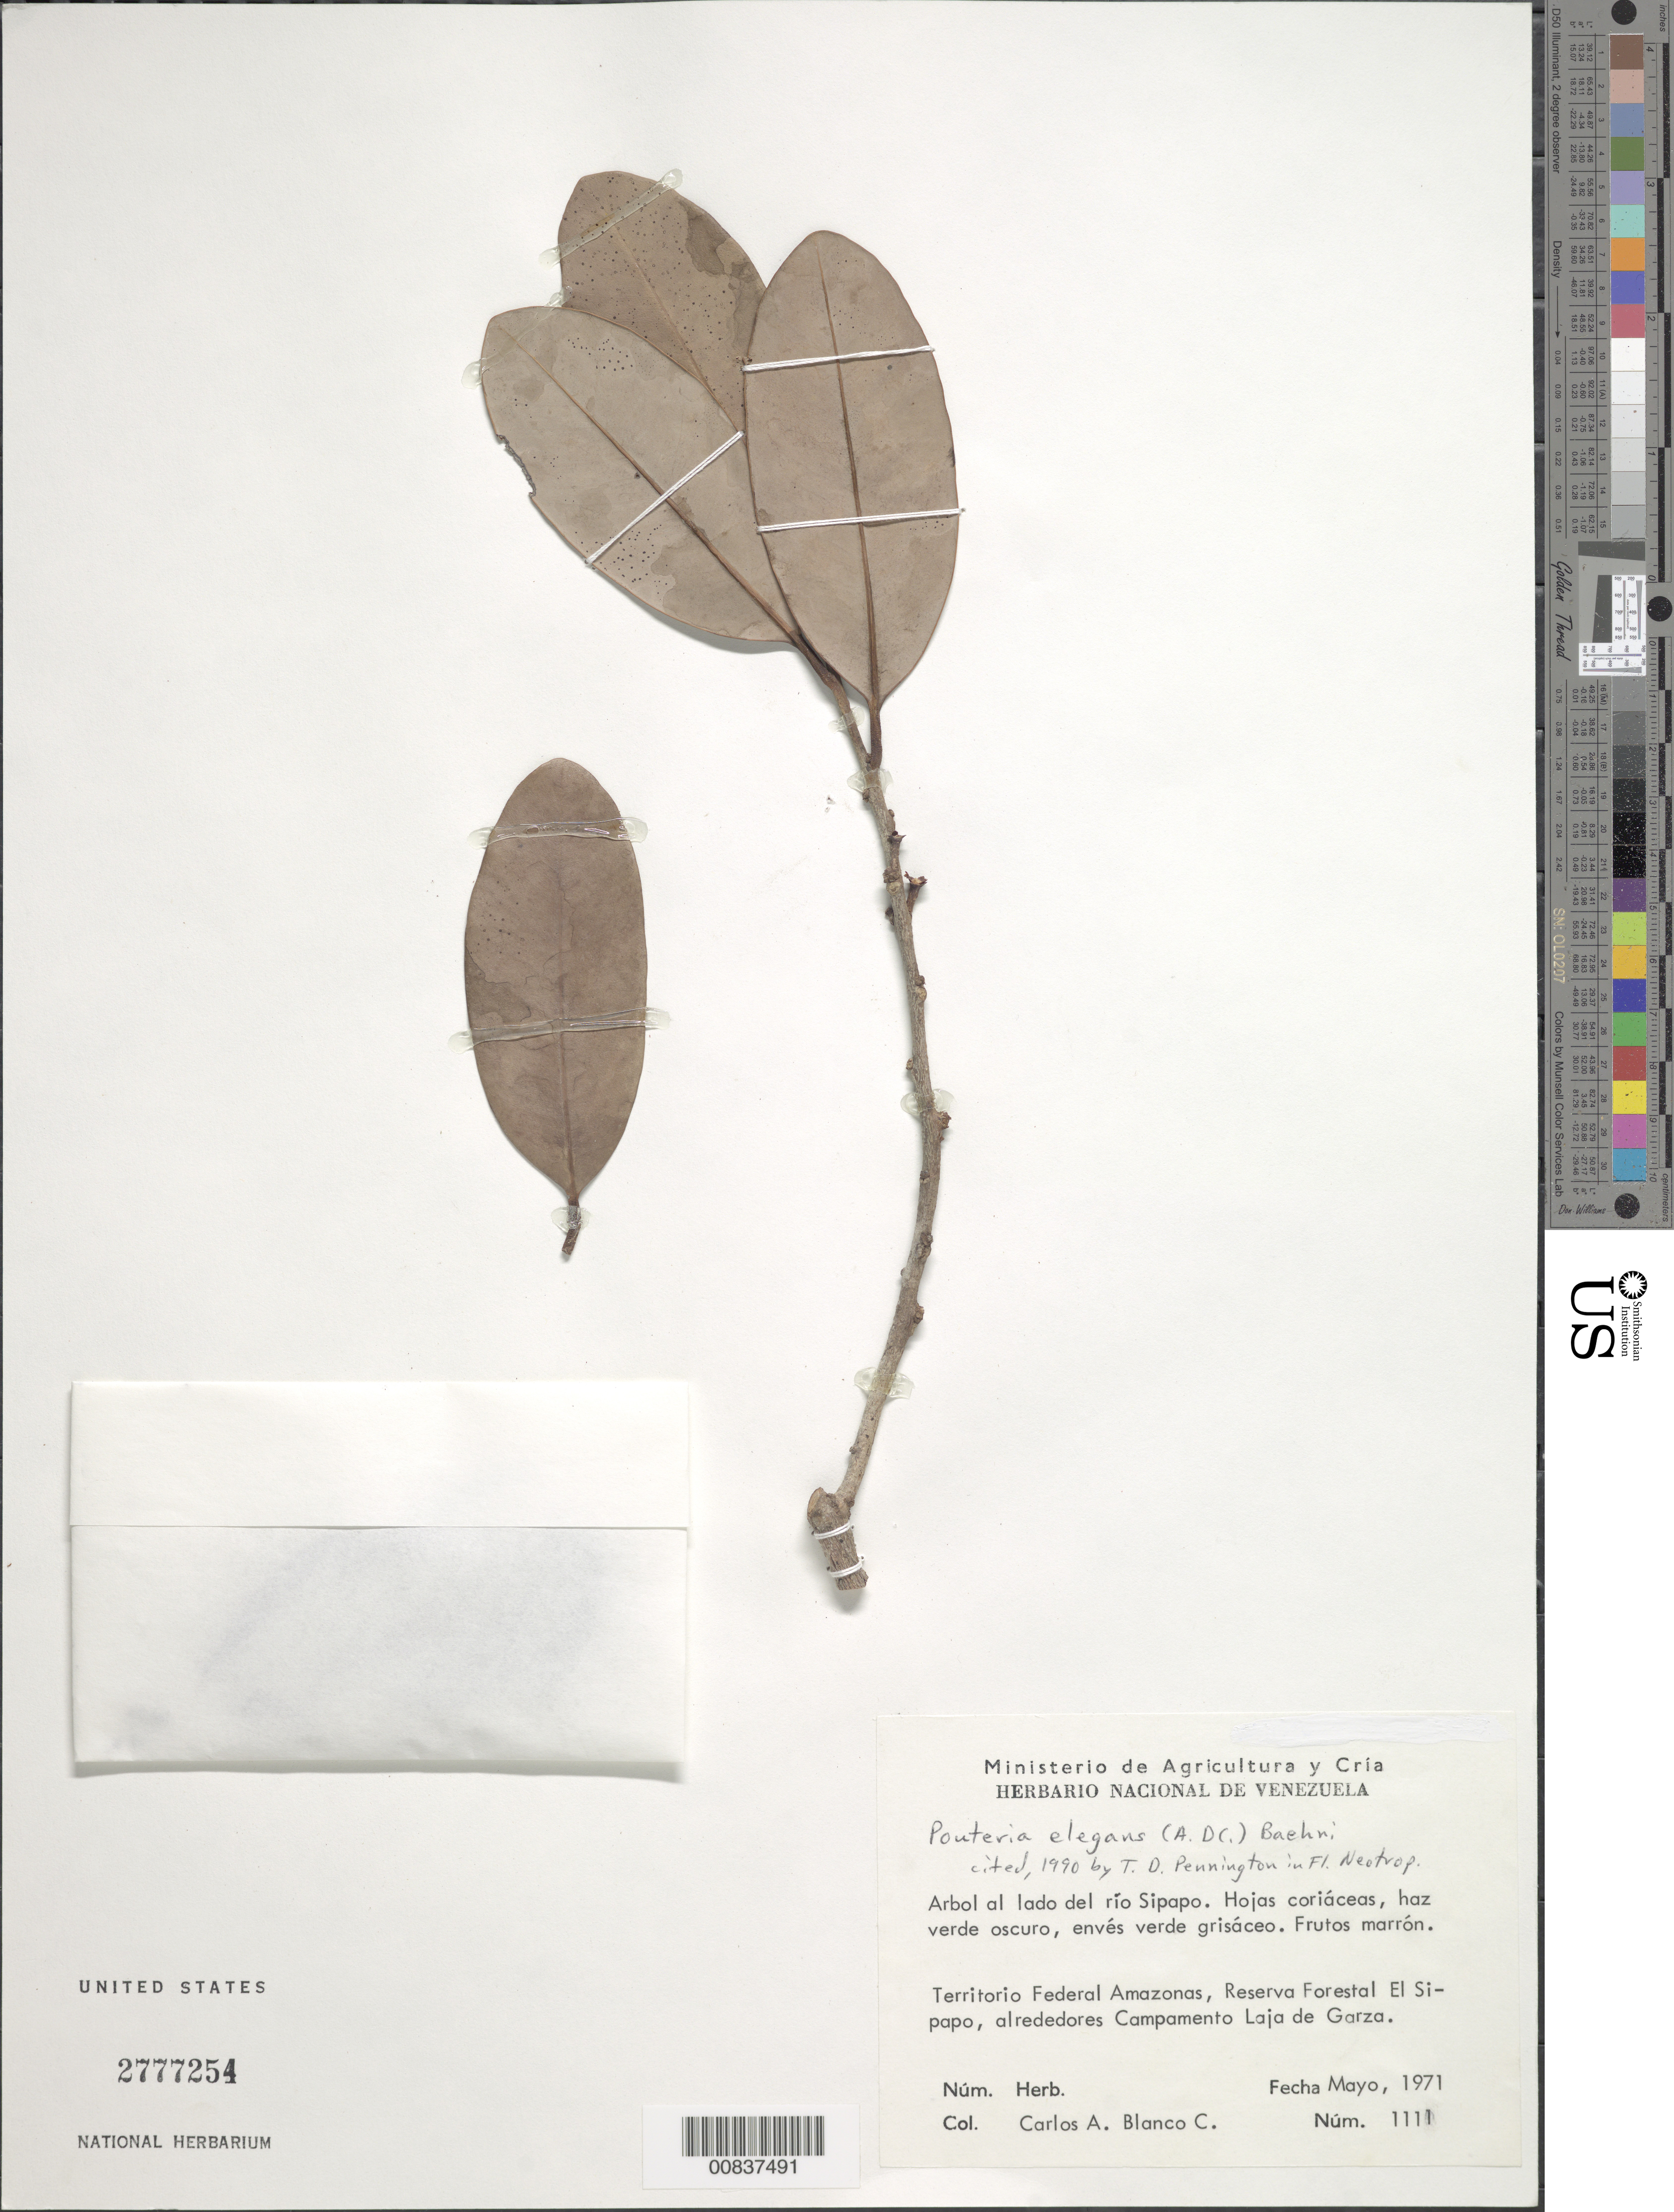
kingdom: Plantae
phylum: Tracheophyta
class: Magnoliopsida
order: Ericales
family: Sapotaceae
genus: Pouteria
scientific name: Pouteria elegans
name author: (A. DC.) Baehni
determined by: Pennington, T. D., (K)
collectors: C. A. Blanco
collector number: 1111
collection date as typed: May-71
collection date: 1971-05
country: Venezuela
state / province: Amazonas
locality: Reserva Forestal El Sipapo, alrededores Campamento Laja de Garza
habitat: Lado del rio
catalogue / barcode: US 2777254